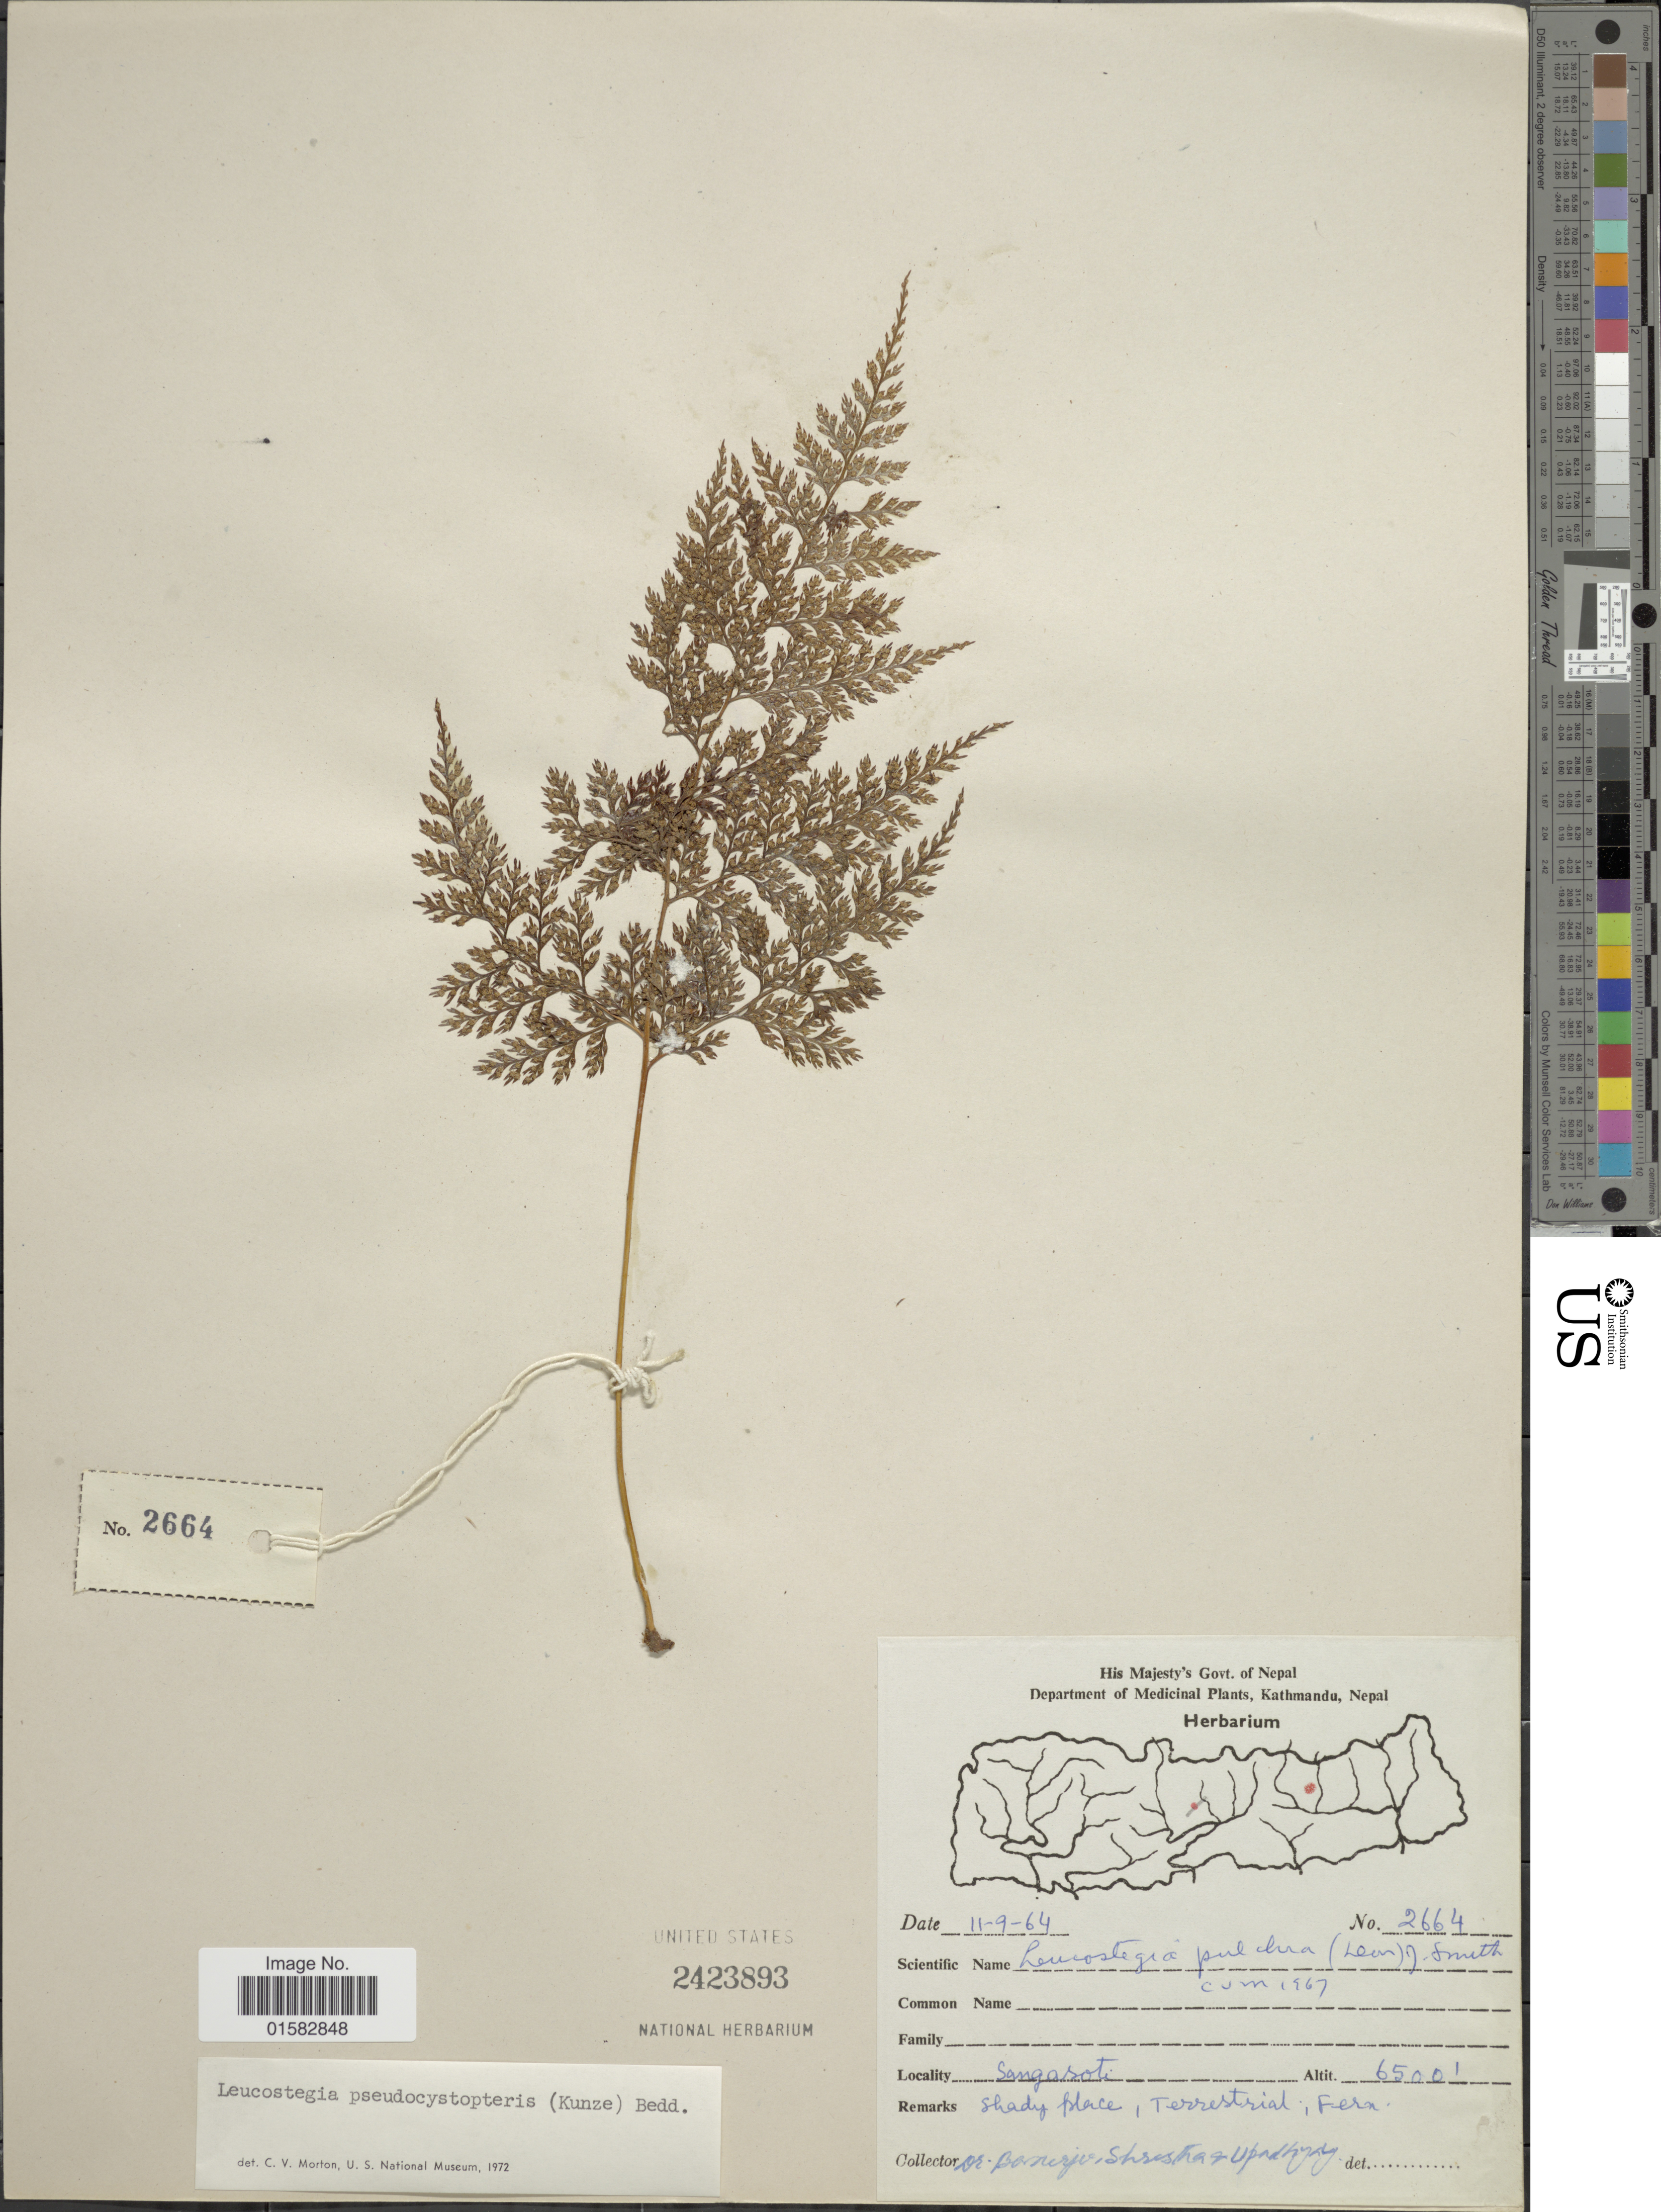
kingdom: Plantae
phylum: Tracheophyta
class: Polypodiopsida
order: Polypodiales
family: Davalliaceae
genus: Davallia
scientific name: Davallia pulchra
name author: D. Don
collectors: -. Banerjee, -. Shrestha & Upadhyay, --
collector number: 2664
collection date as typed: Transcribed d/m/y: 11/9/64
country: Nepal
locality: Sangasoti [interpreted]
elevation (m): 1981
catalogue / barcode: US 2423893